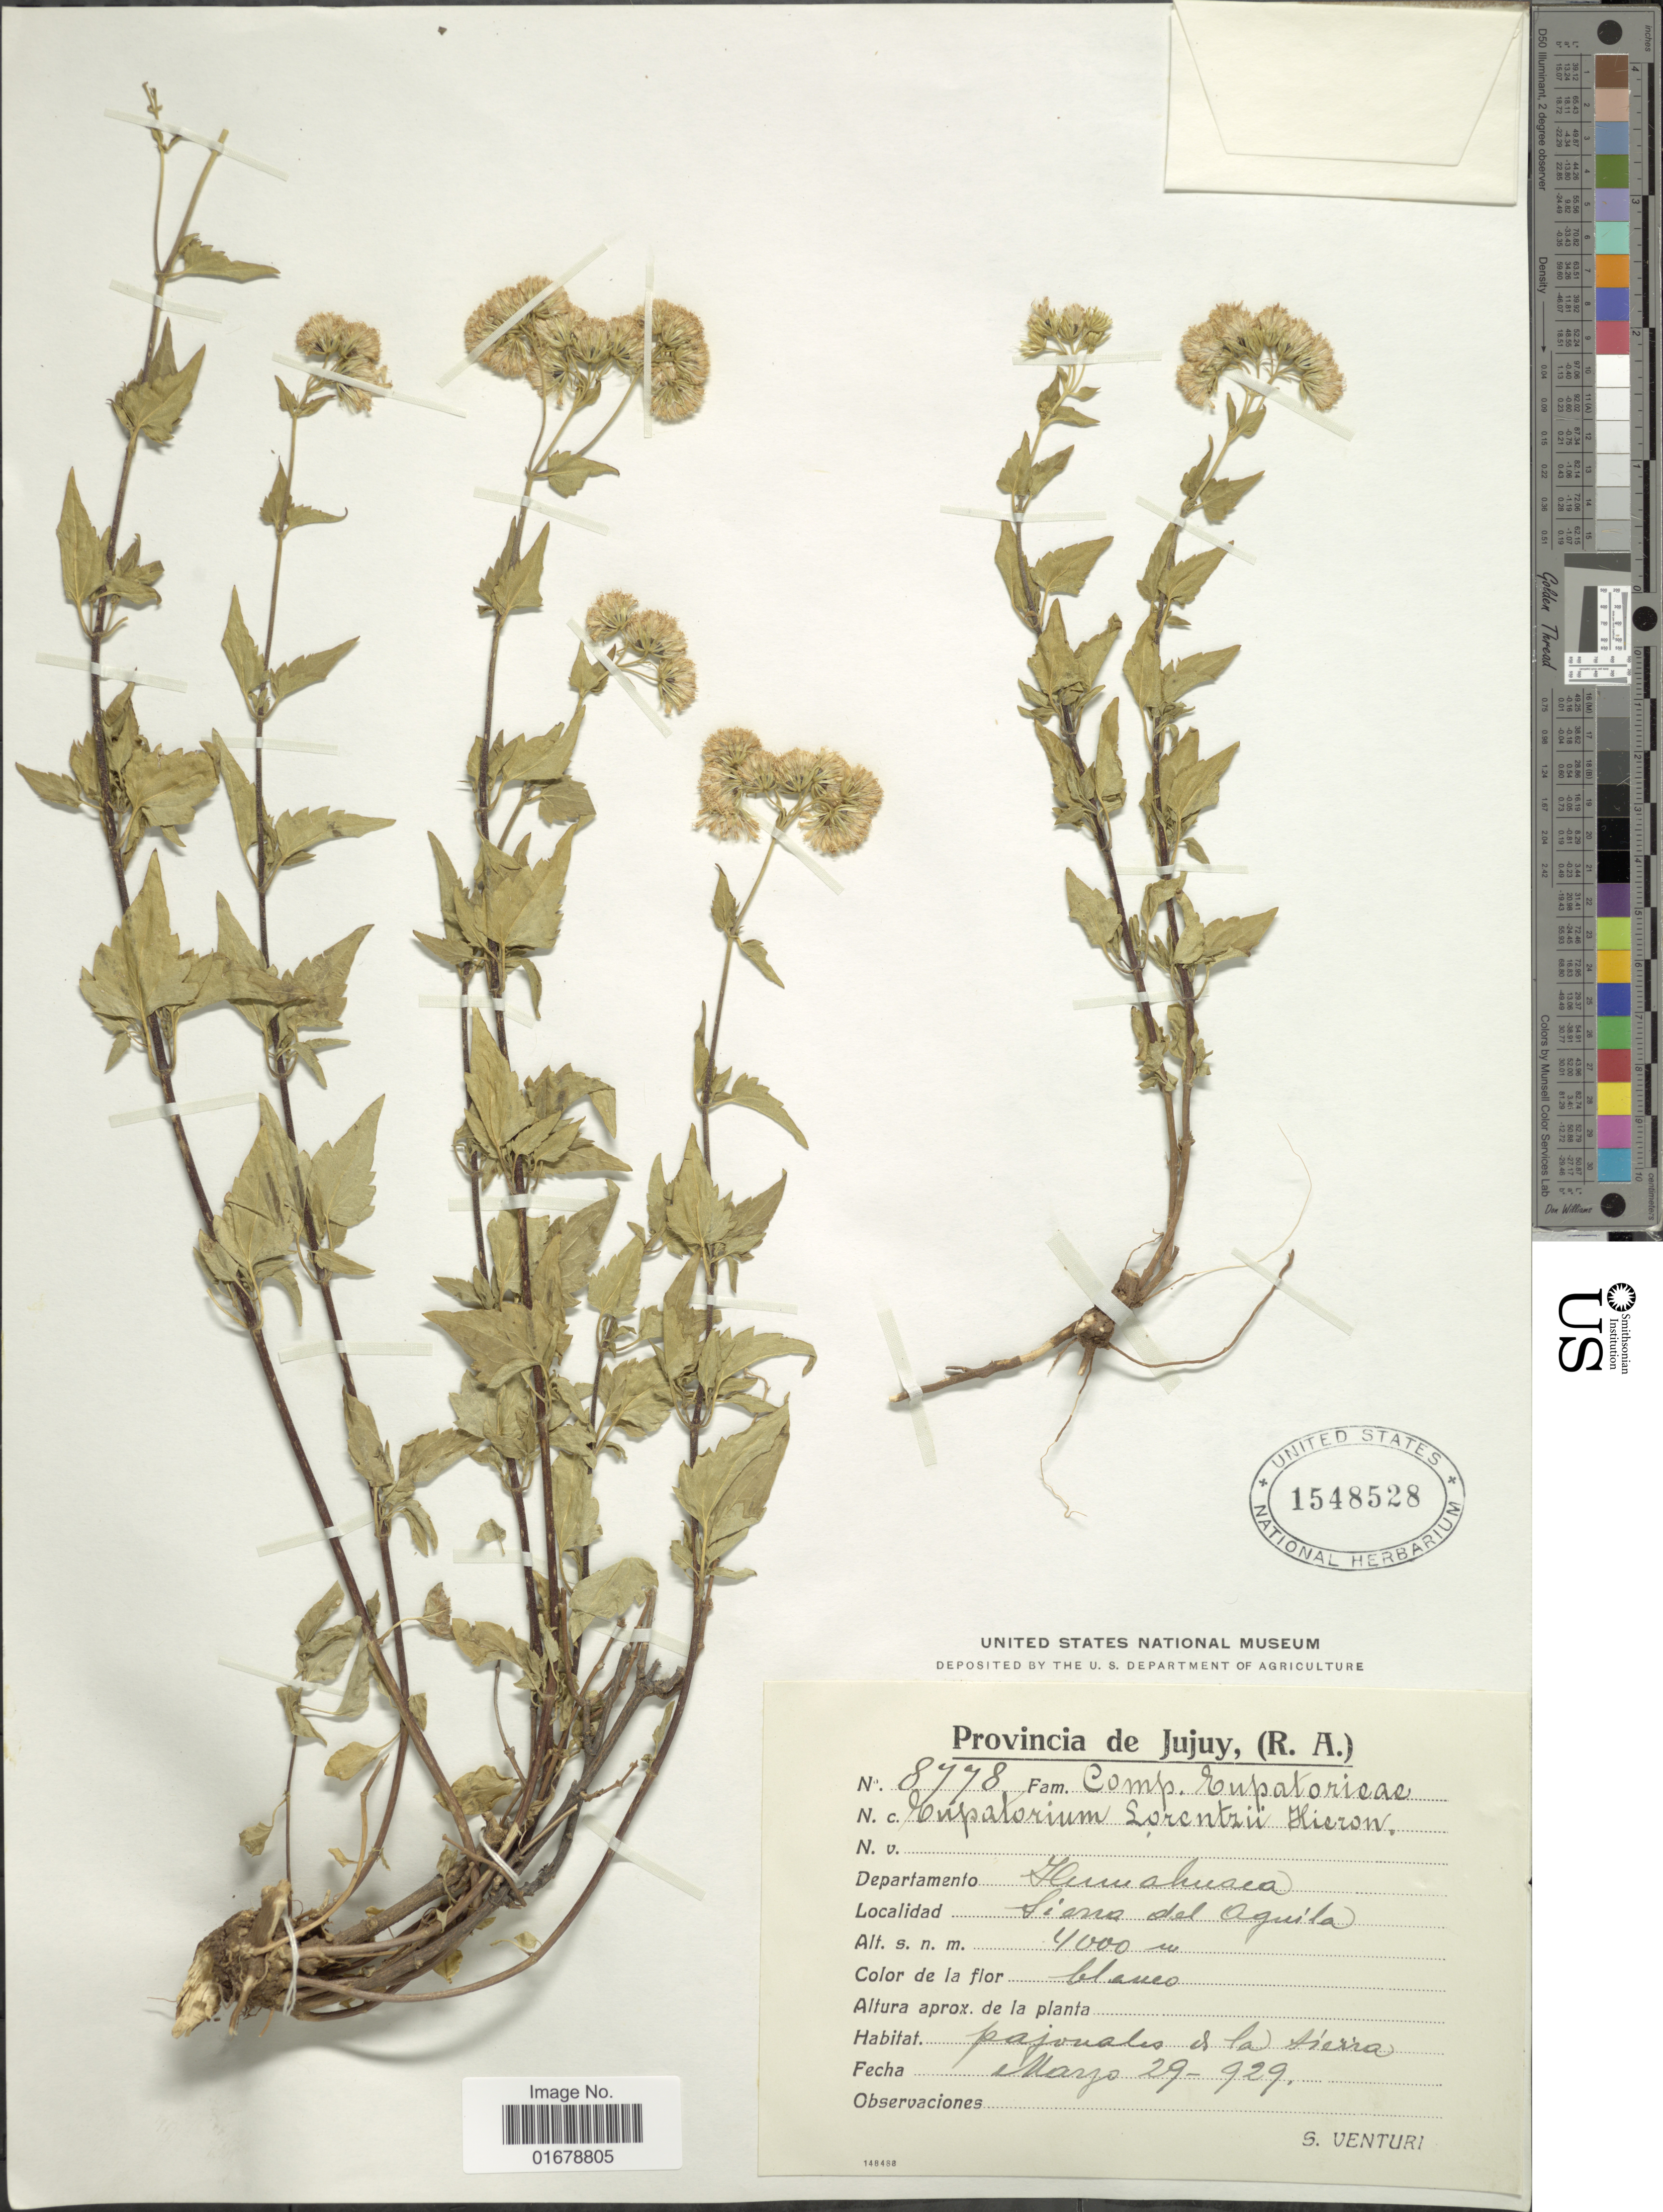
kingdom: Plantae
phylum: Tracheophyta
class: Magnoliopsida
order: Asterales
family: Asteraceae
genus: Ageratina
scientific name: Ageratina lorentzii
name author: (Hieron.) R.M. King & H. Rob.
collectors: S. Venturi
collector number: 8778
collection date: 1929-03-29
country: Argentina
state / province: Jujuy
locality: Provincia de Jujuy, (R. A.), Departamento Humahuaca, Sierra del Aguila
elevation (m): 4000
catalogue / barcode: US 1548528